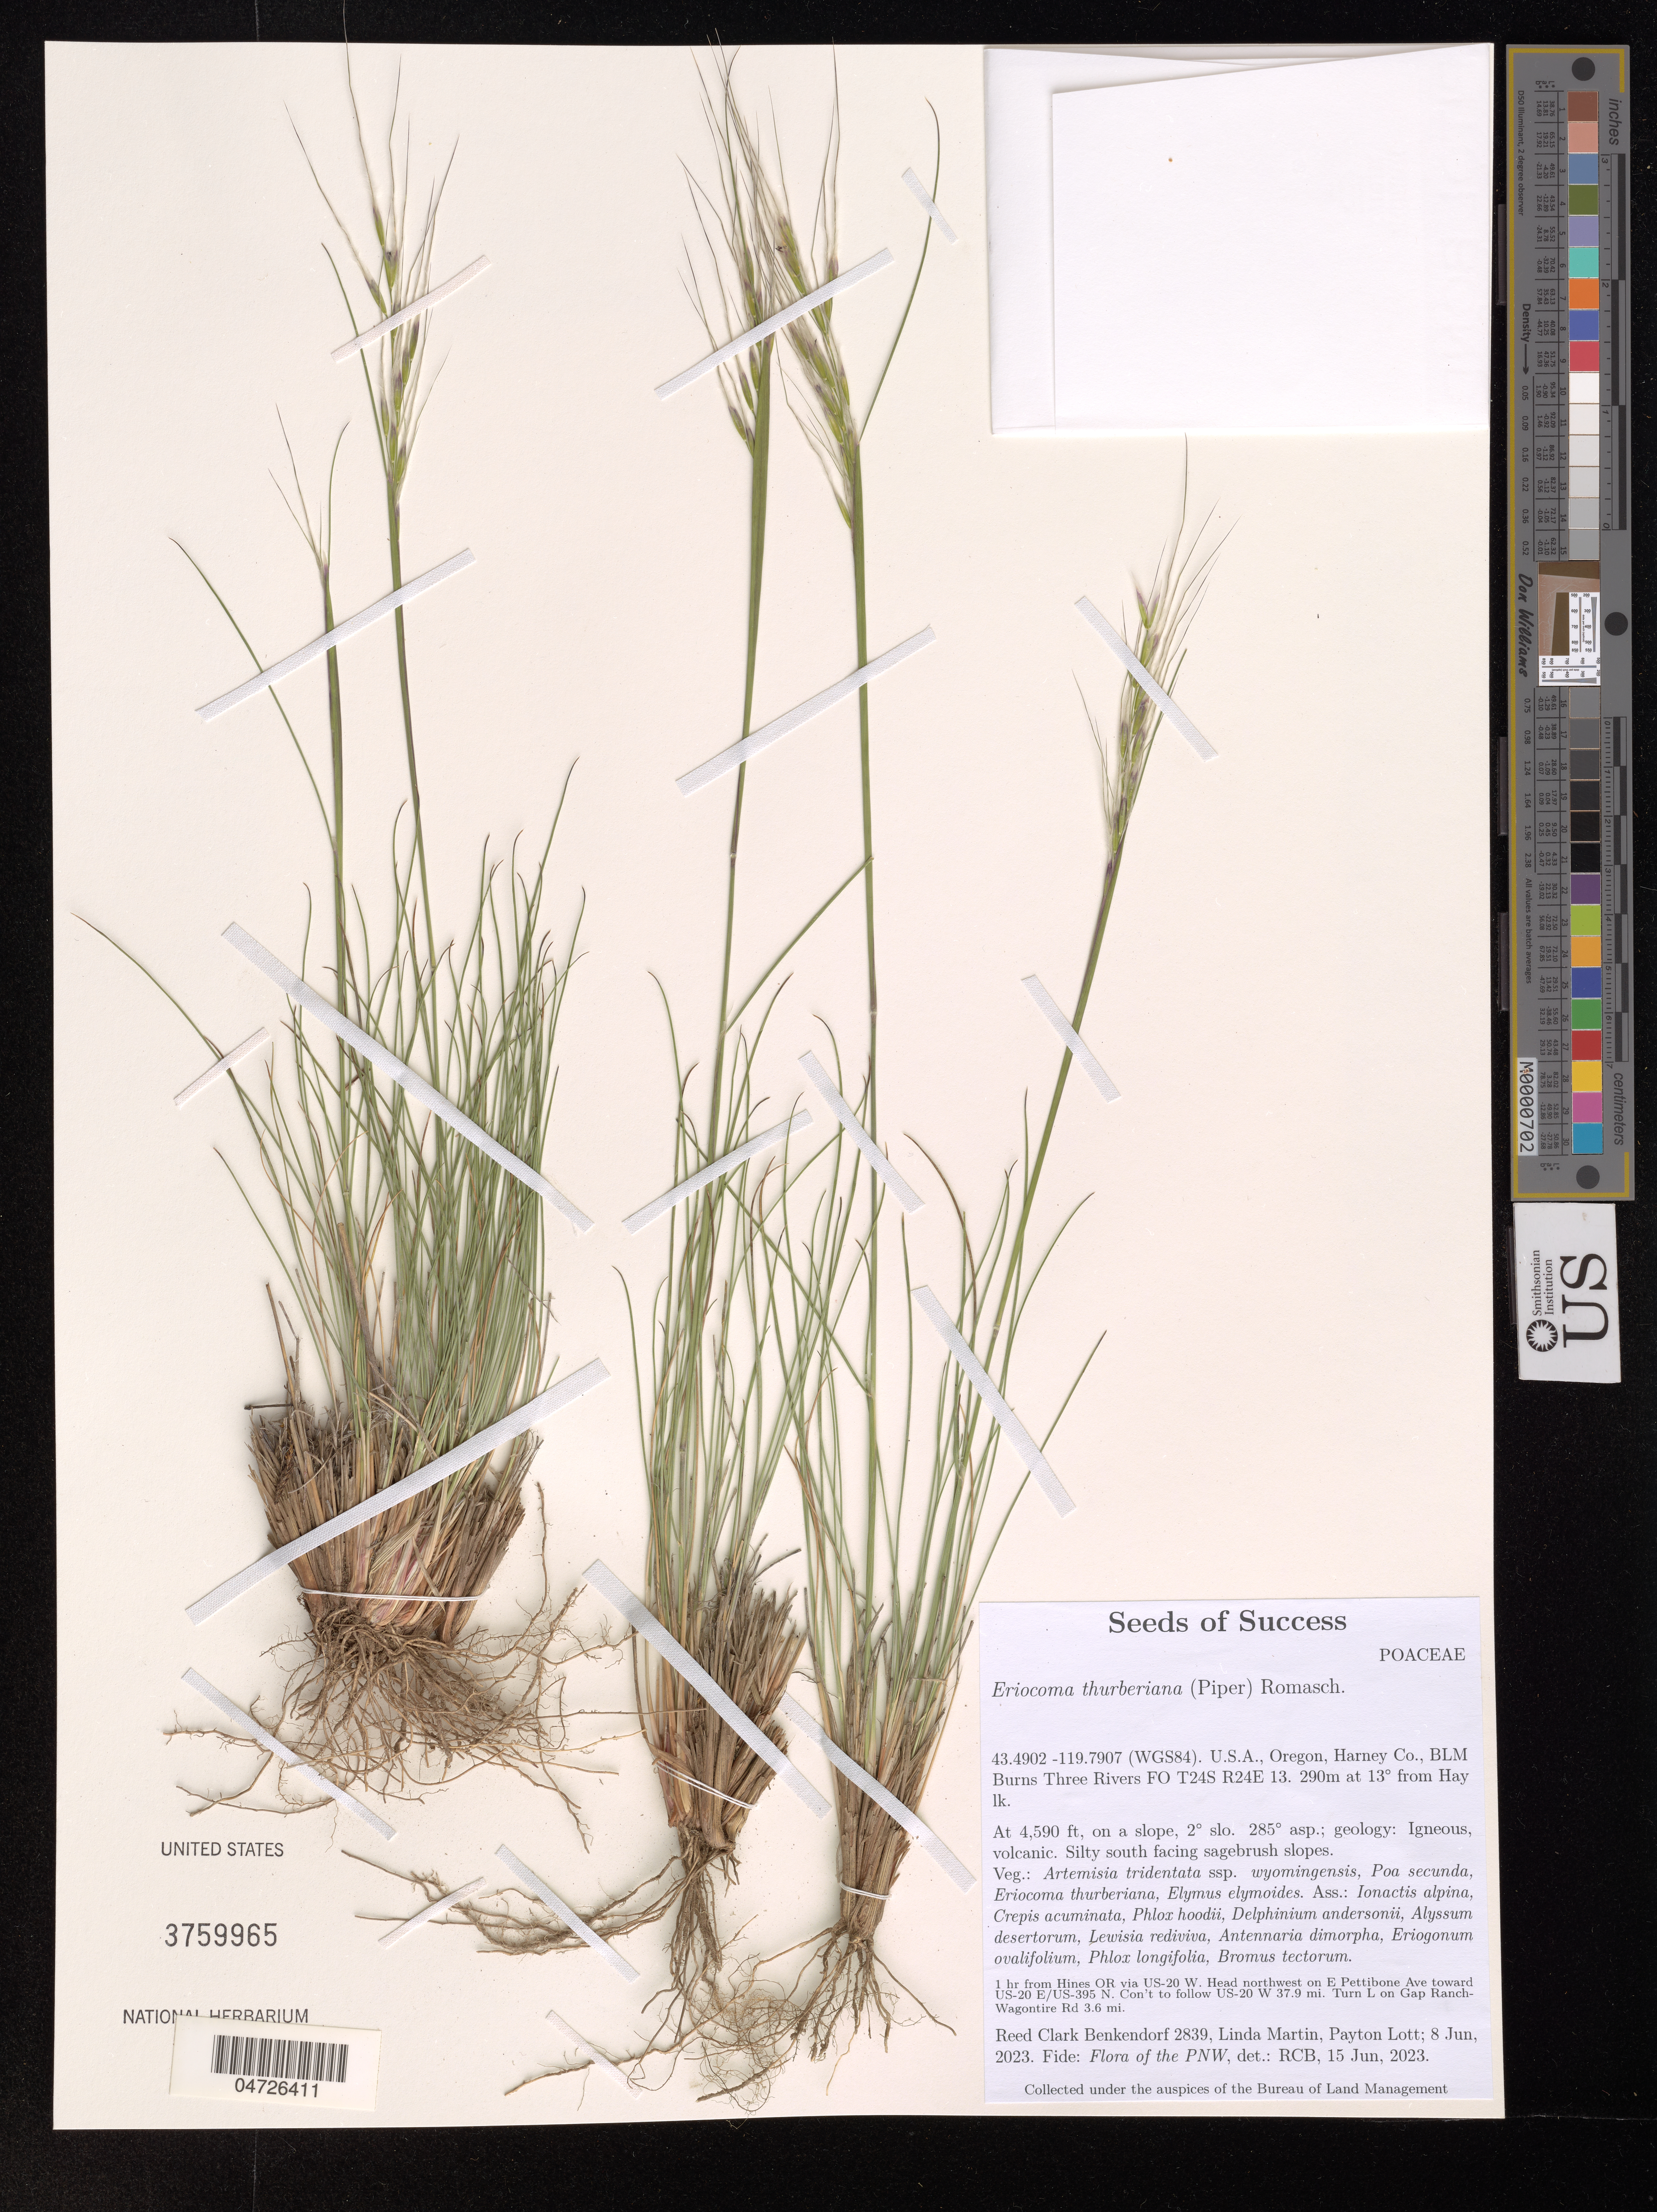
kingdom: Plantae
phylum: Tracheophyta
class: Liliopsida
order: Poales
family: Poaceae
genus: Eriocoma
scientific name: Eriocoma thurberiana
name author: (Piper) Romasch.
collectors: R. Benkendorf, L. Martin & P. Lott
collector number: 2839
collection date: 2023-06-08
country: United States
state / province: Oregon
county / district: Harney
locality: (WGS84). Harney Co., BLM Burns Three Rivers FO T24S R24E 13. 290m at 13º from Hay lk. 1 hr from Hines OR via US-20 W. Head northwest on E Pettibone Ave toward US-20 E/US-395 N. Con't to follow US-20 W 37.9 mi. Turn L on Gap Ranch-Wagontire Rd 3.6 mi.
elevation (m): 1399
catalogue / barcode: US 3759965